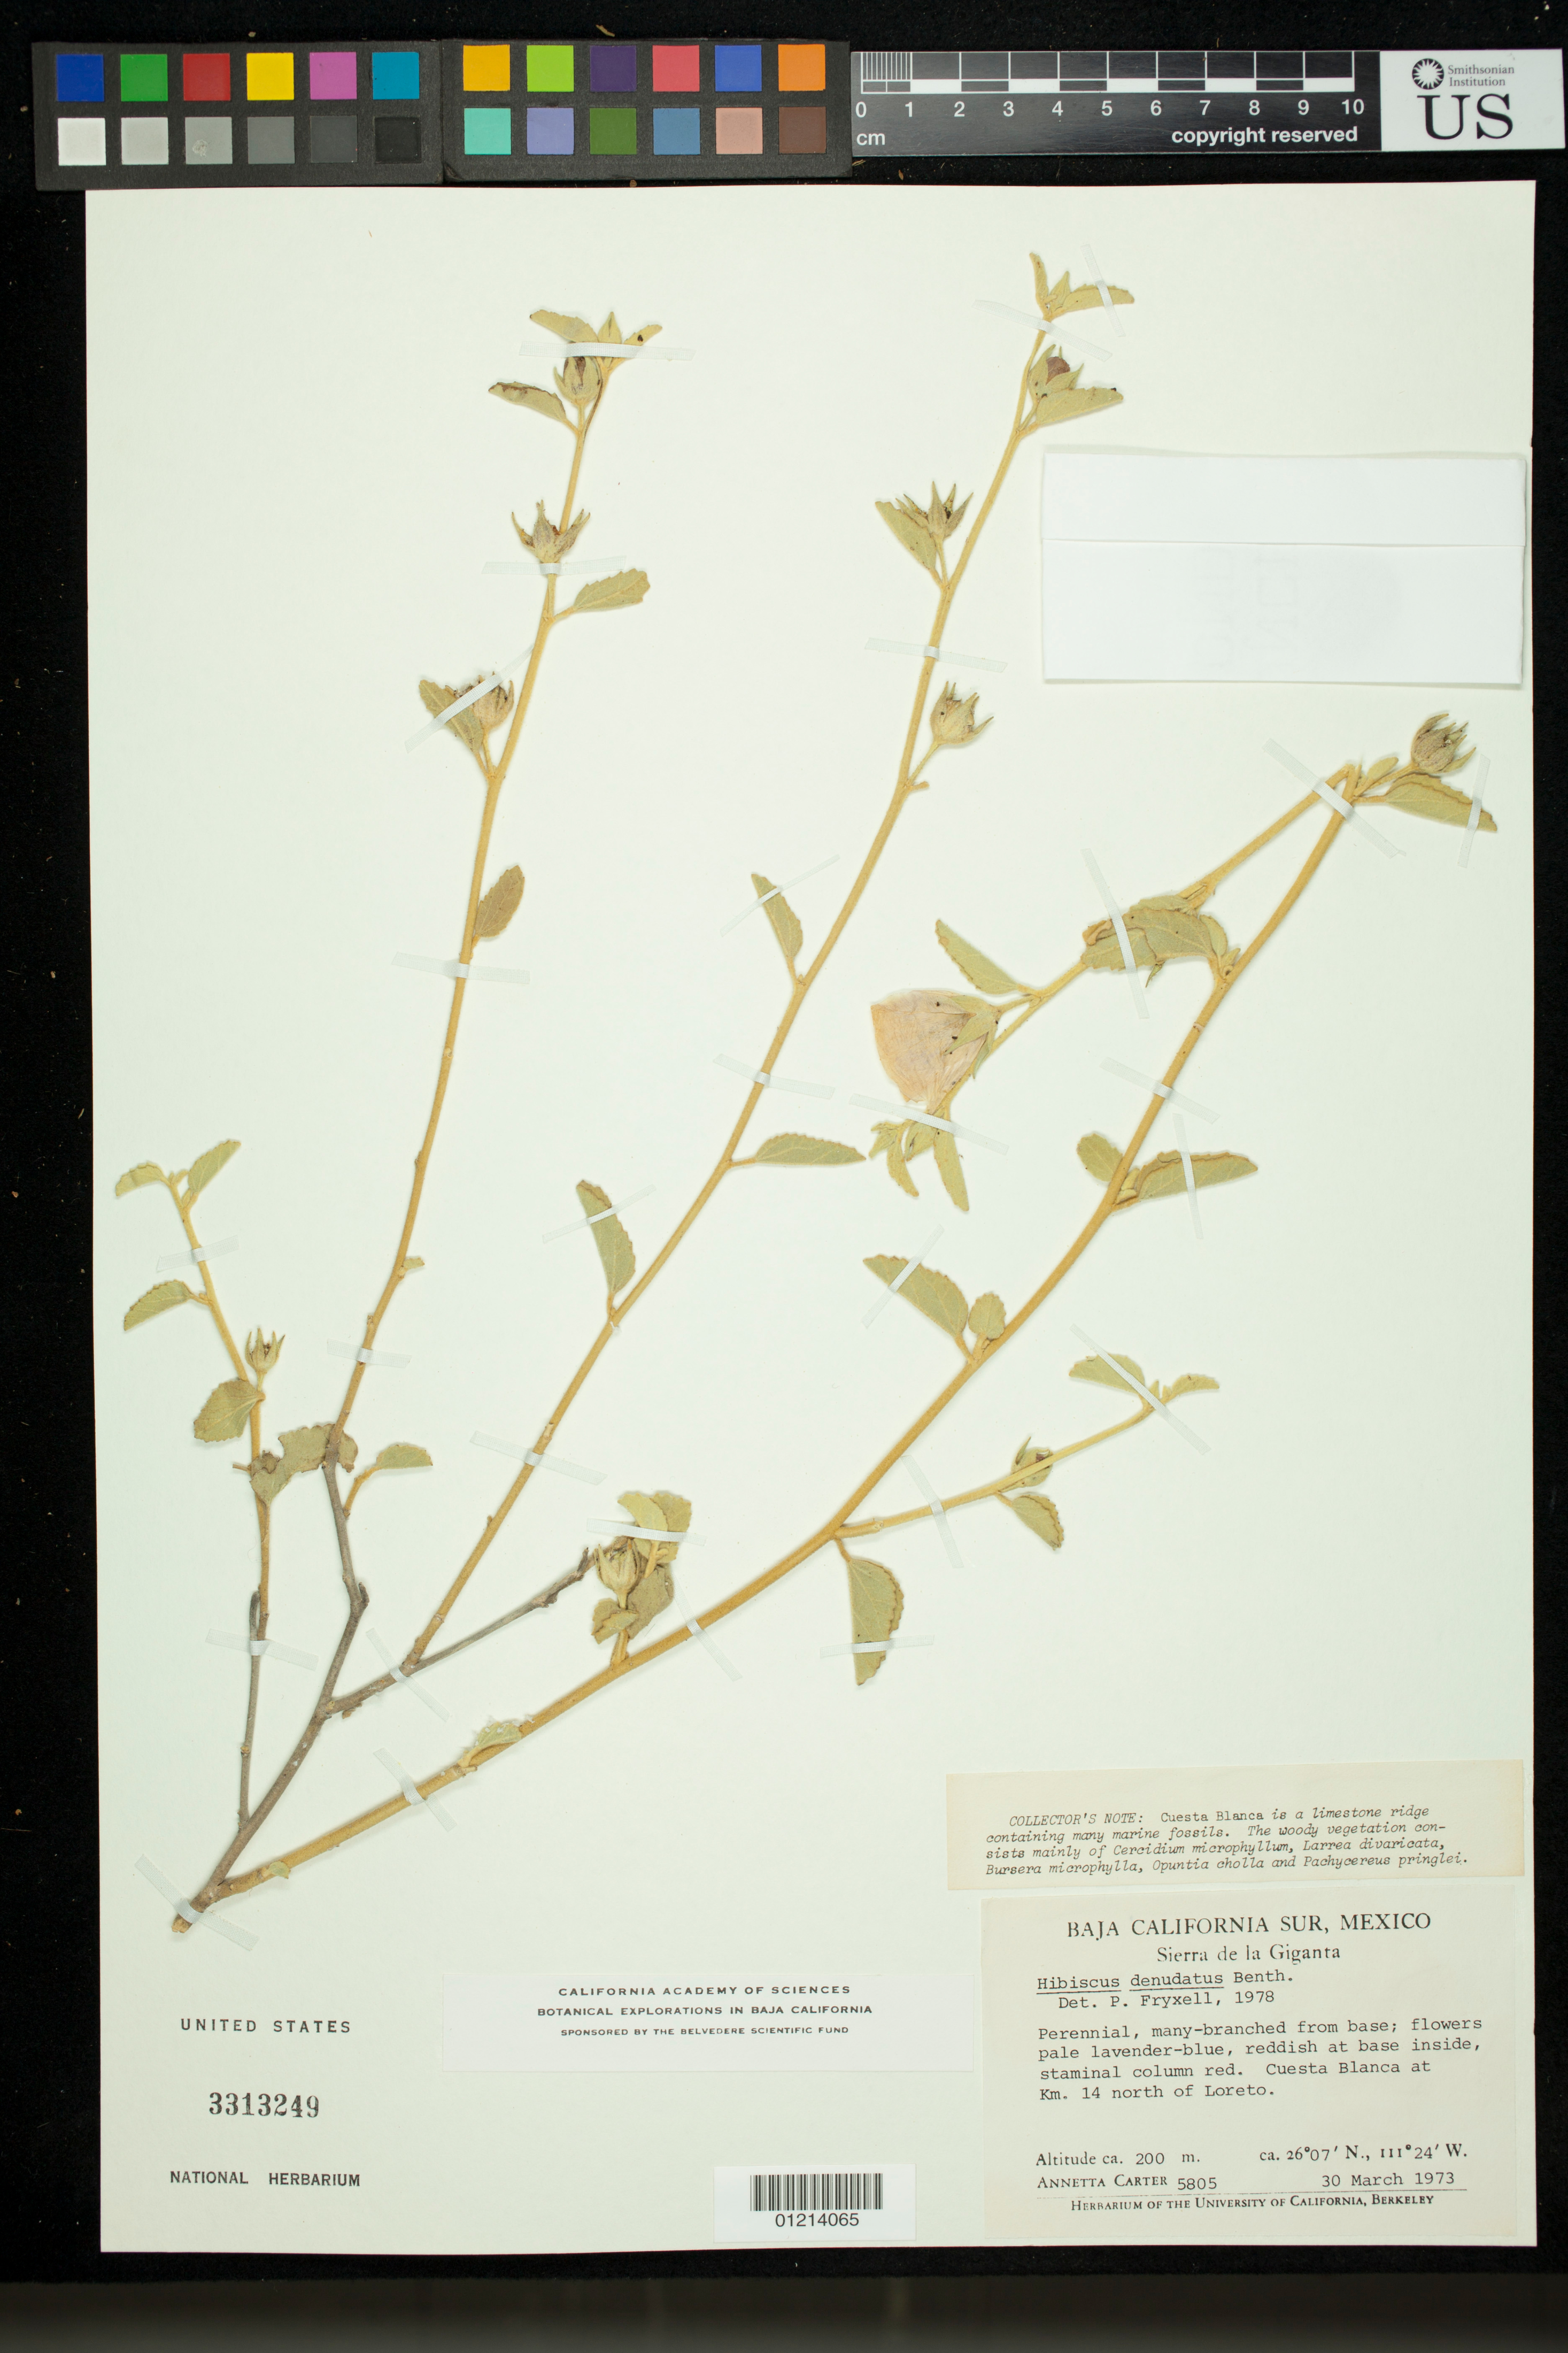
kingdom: Plantae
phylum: Tracheophyta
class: Magnoliopsida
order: Malvales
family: Malvaceae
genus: Hibiscus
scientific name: Hibiscus denudatus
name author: Benth.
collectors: A. M. Carter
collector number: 5805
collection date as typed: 30 Mar 1973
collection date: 1973-03-30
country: Mexico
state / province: Baja California Sur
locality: Baja California, Sur, Mexico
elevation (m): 200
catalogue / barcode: US 3313249